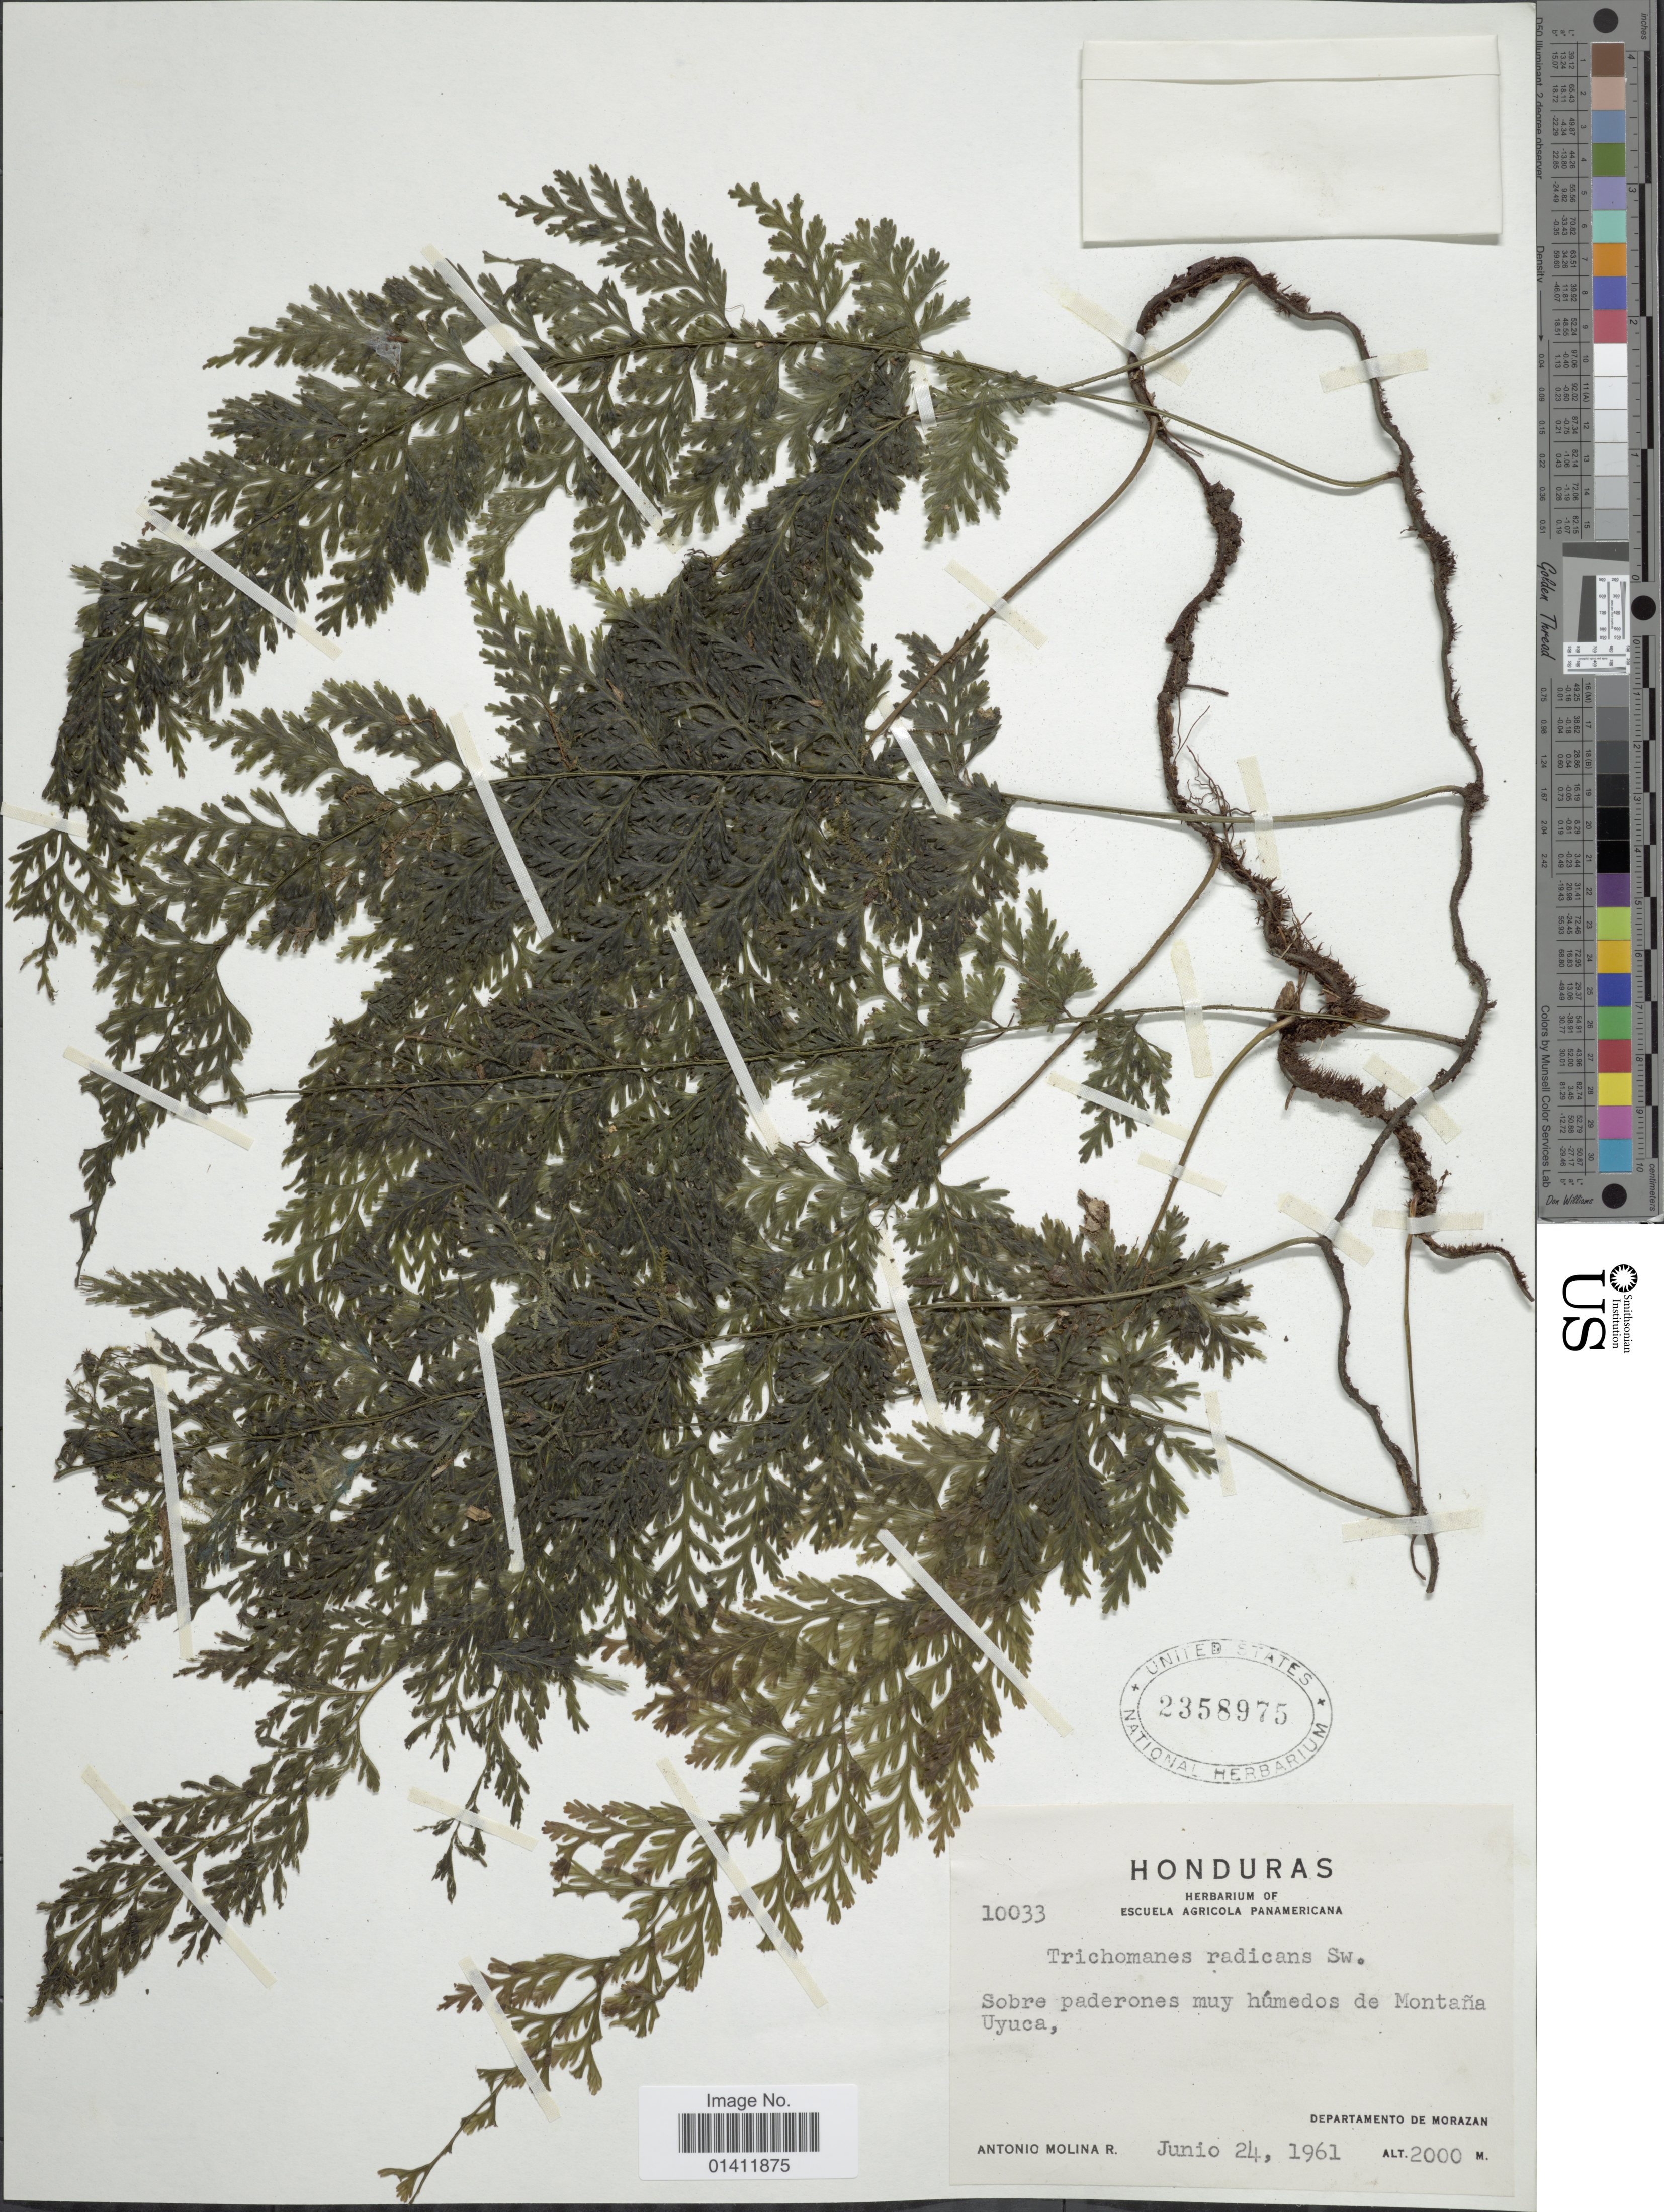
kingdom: Plantae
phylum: Tracheophyta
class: Polypodiopsida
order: Hymenophyllales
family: Hymenophyllaceae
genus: Vandenboschia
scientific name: Vandenboschia radicans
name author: (Sw.) Copel.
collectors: A. Molina R.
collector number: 10033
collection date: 1961-06-24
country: Honduras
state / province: Fco. Morazán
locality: Sobre paderones muy humedos de Montana Uyuca, Departamento de Morazan.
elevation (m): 2000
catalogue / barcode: US 2358975